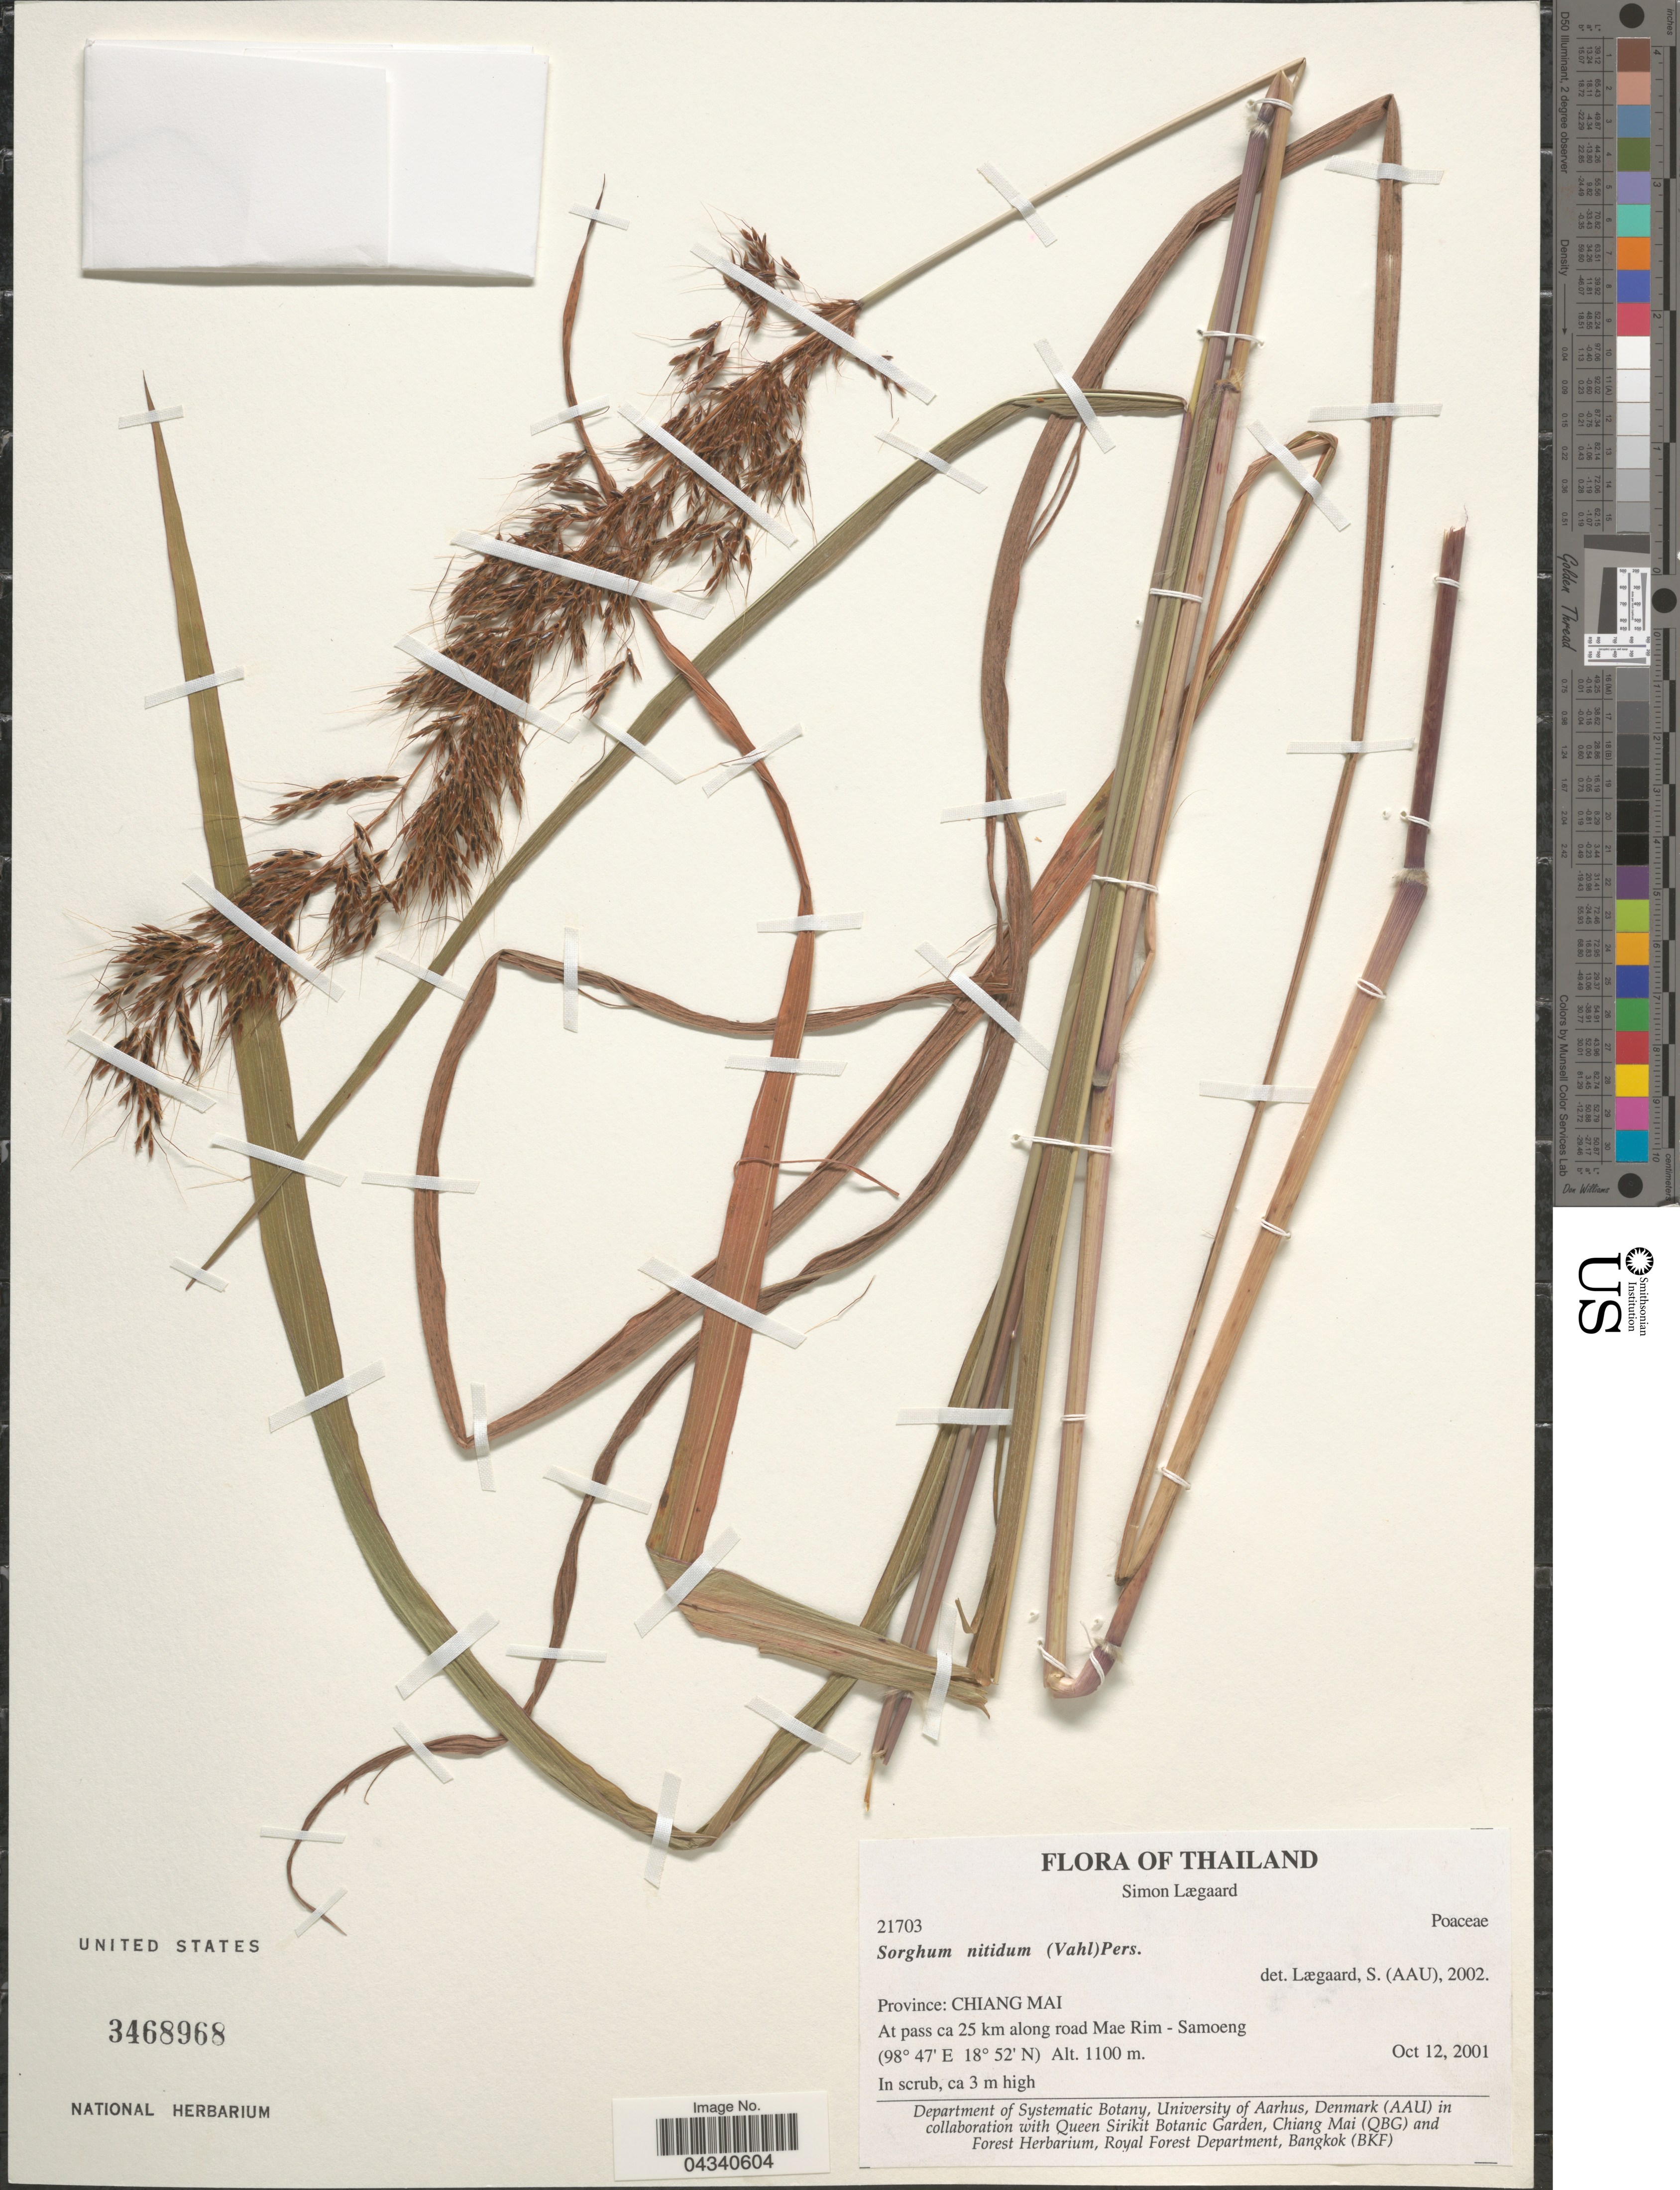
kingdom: Plantae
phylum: Tracheophyta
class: Liliopsida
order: Poales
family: Poaceae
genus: Sorghum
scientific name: Sorghum nitidum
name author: (Vahl) Pers.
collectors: S. Lægaard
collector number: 21703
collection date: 2001-10-12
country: Thailand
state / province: Chiang Mai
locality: At pass ca 25 km along road Mae Rim - Samoeng.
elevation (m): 1100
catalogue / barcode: US 3468968